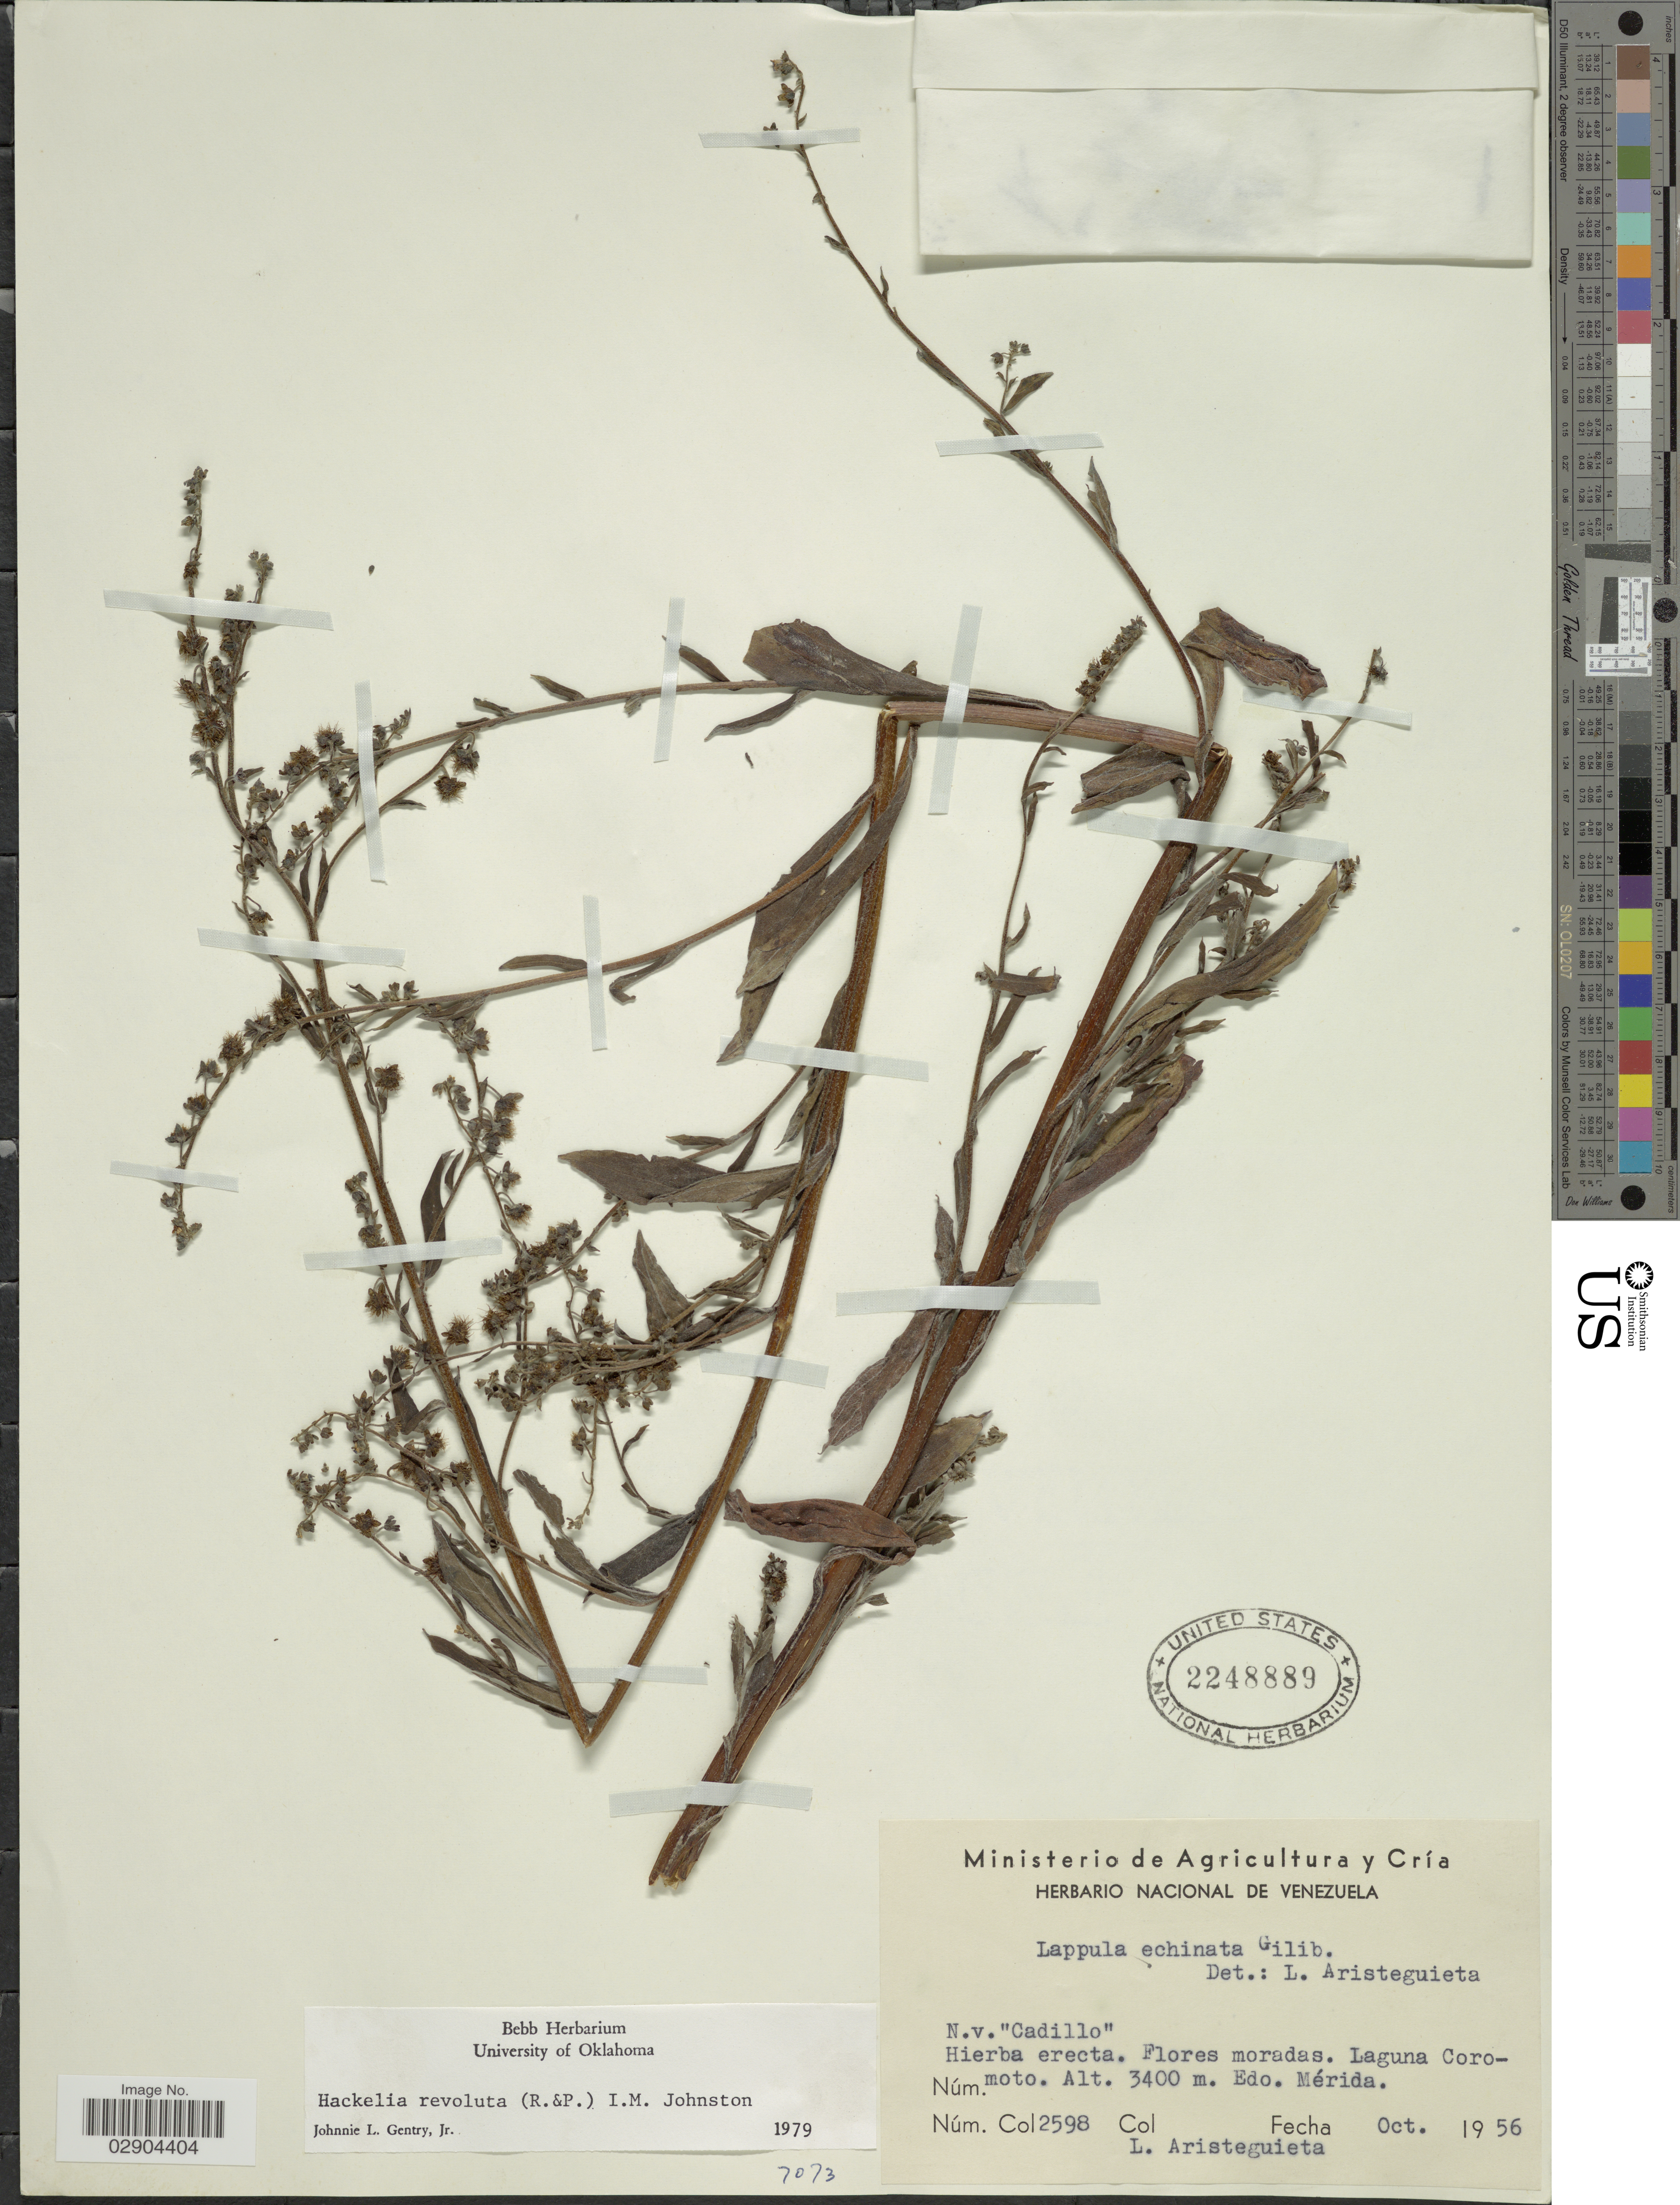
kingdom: Plantae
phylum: Tracheophyta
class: Magnoliopsida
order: Boraginales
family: Boraginaceae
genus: Hackelia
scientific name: Hackelia revoluta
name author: (Ruiz & Pav.) I.M. Johnst.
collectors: L. Aristeguieta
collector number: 2598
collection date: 1956-10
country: Venezuela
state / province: Mérida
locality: Laguna Coromoto. Edo. Mérida.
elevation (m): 3400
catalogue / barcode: US 2248889